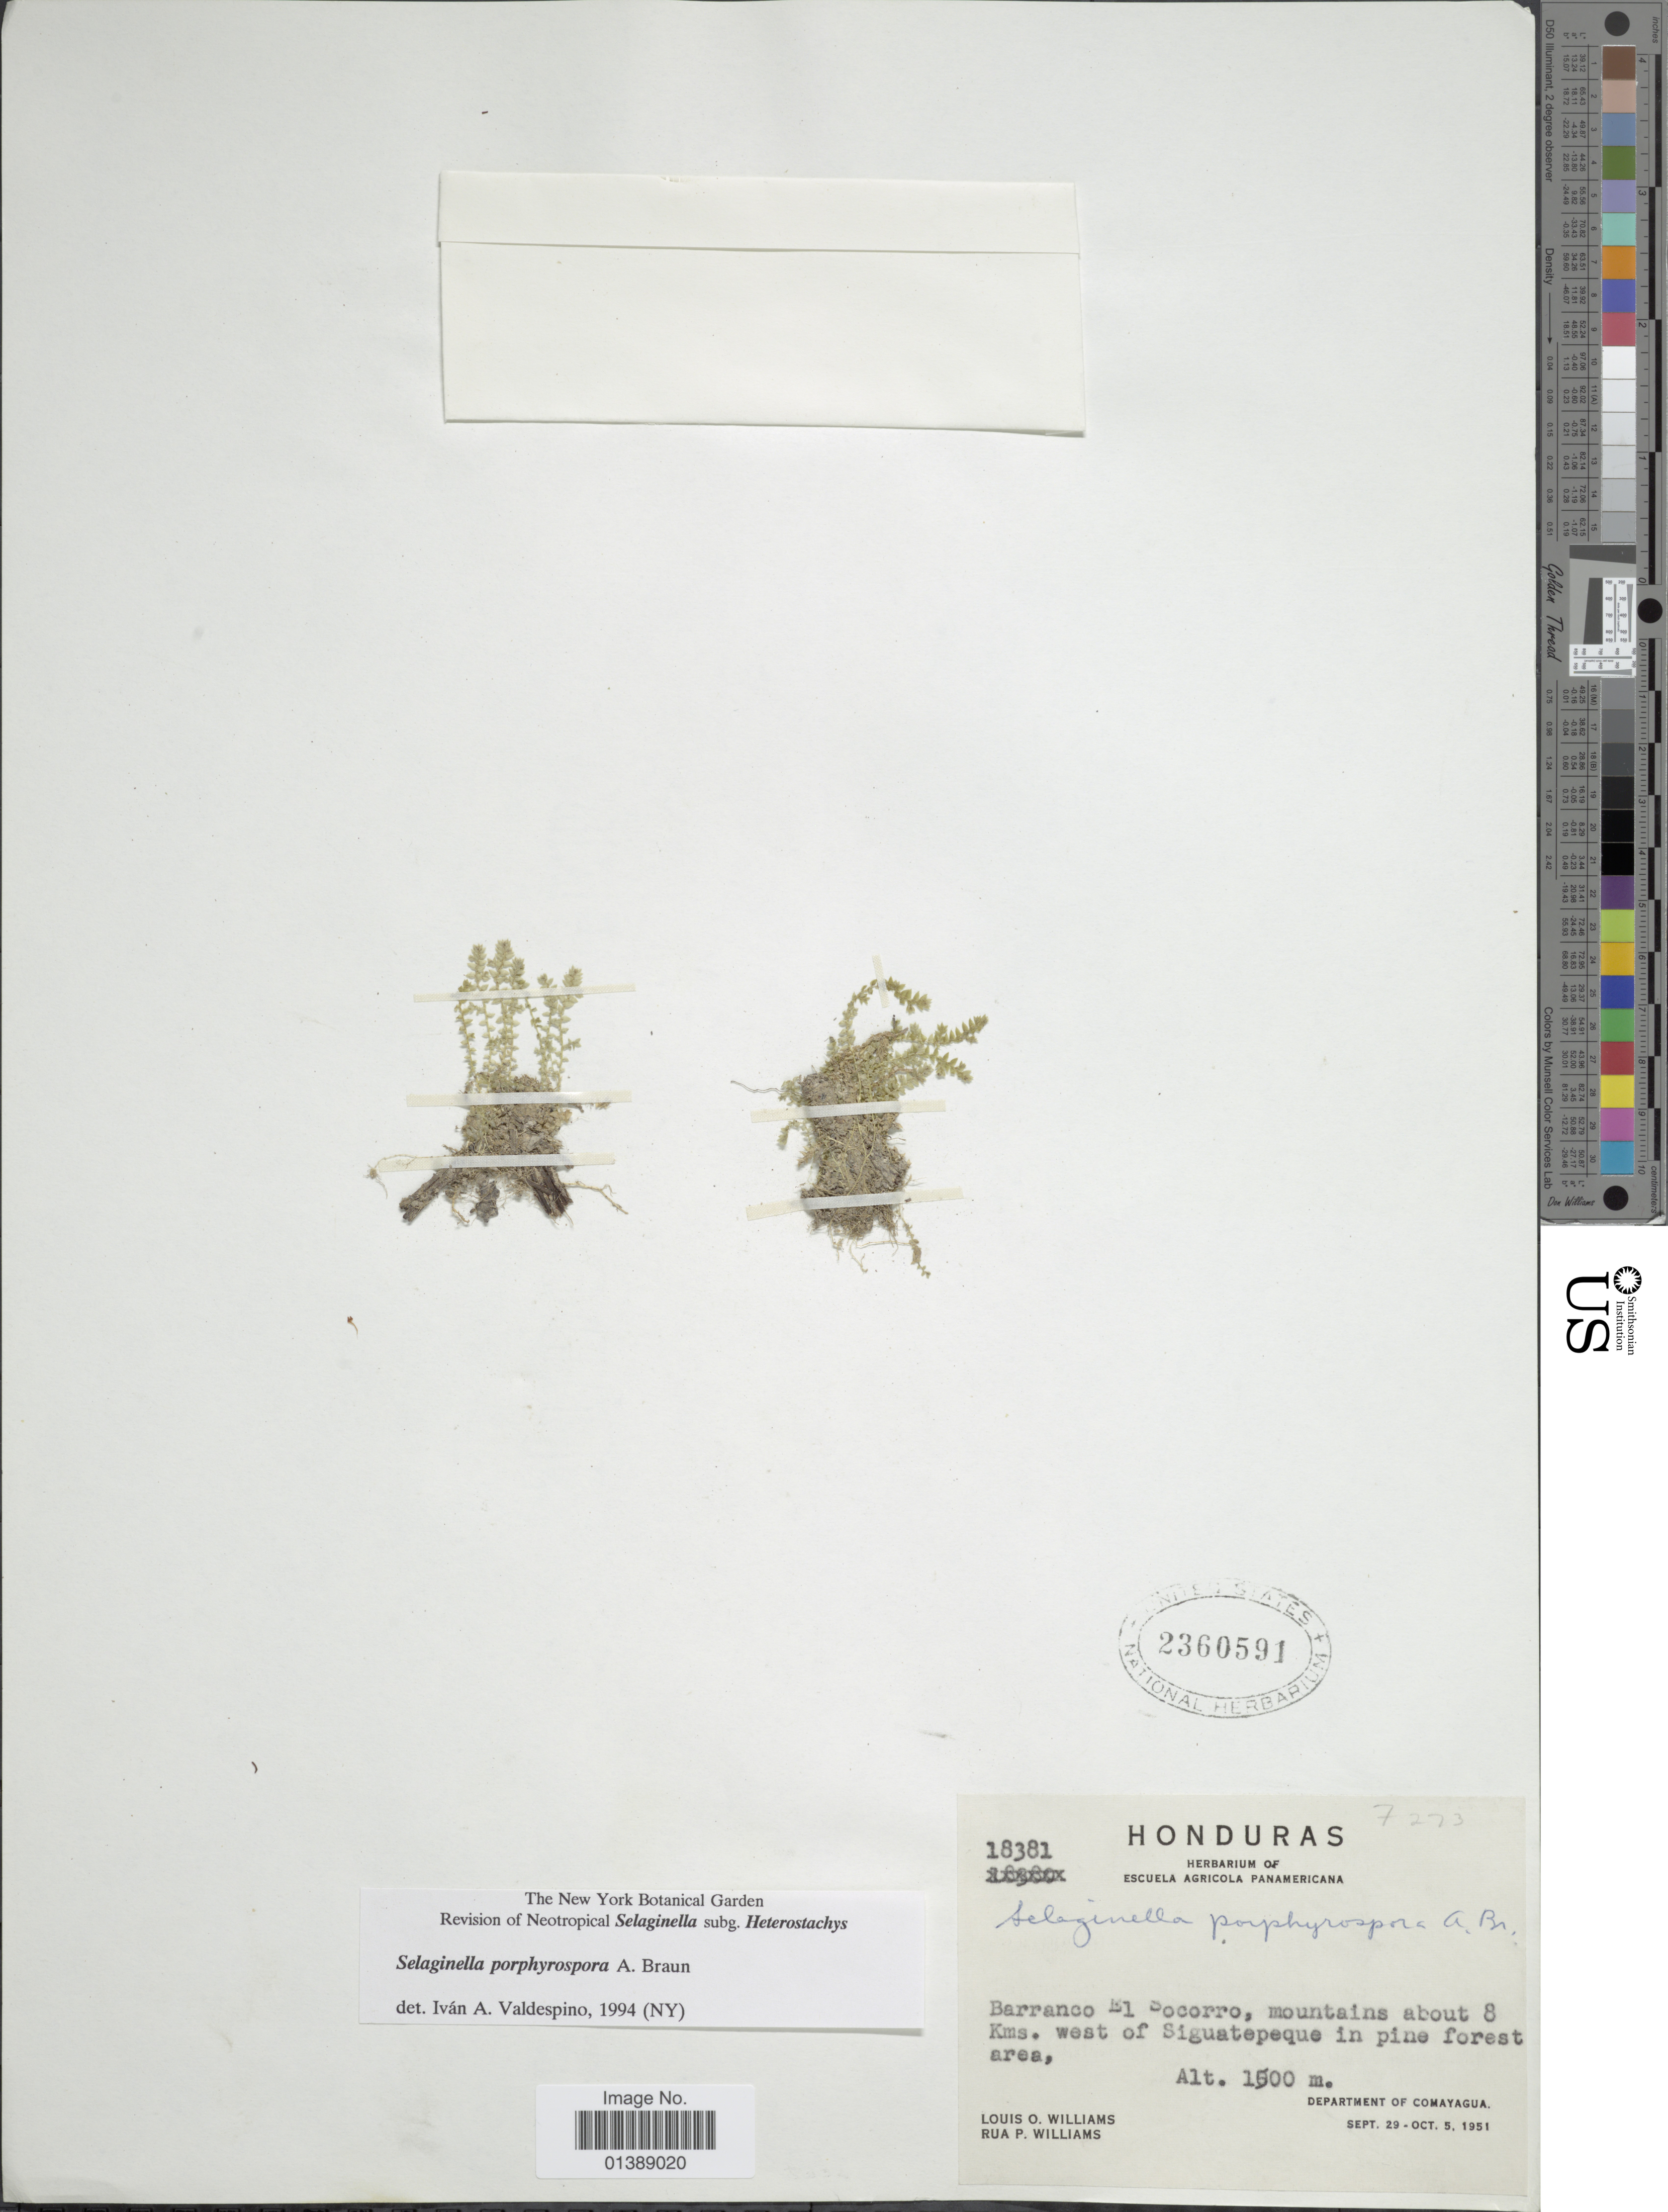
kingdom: Plantae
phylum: Tracheophyta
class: Lycopodiopsida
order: Selaginellales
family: Selaginellaceae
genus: Selaginella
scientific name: Selaginella porphyrospora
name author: A. Braun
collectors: L. O. Williams & R. P. Williams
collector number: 18381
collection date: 1951-09-29/1951-10-05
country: Honduras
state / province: Comayagua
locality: Barranco El Socorro, mountains about 8 Kms. west of Siguatepue in pine forest area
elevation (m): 1500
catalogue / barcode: US 2360591